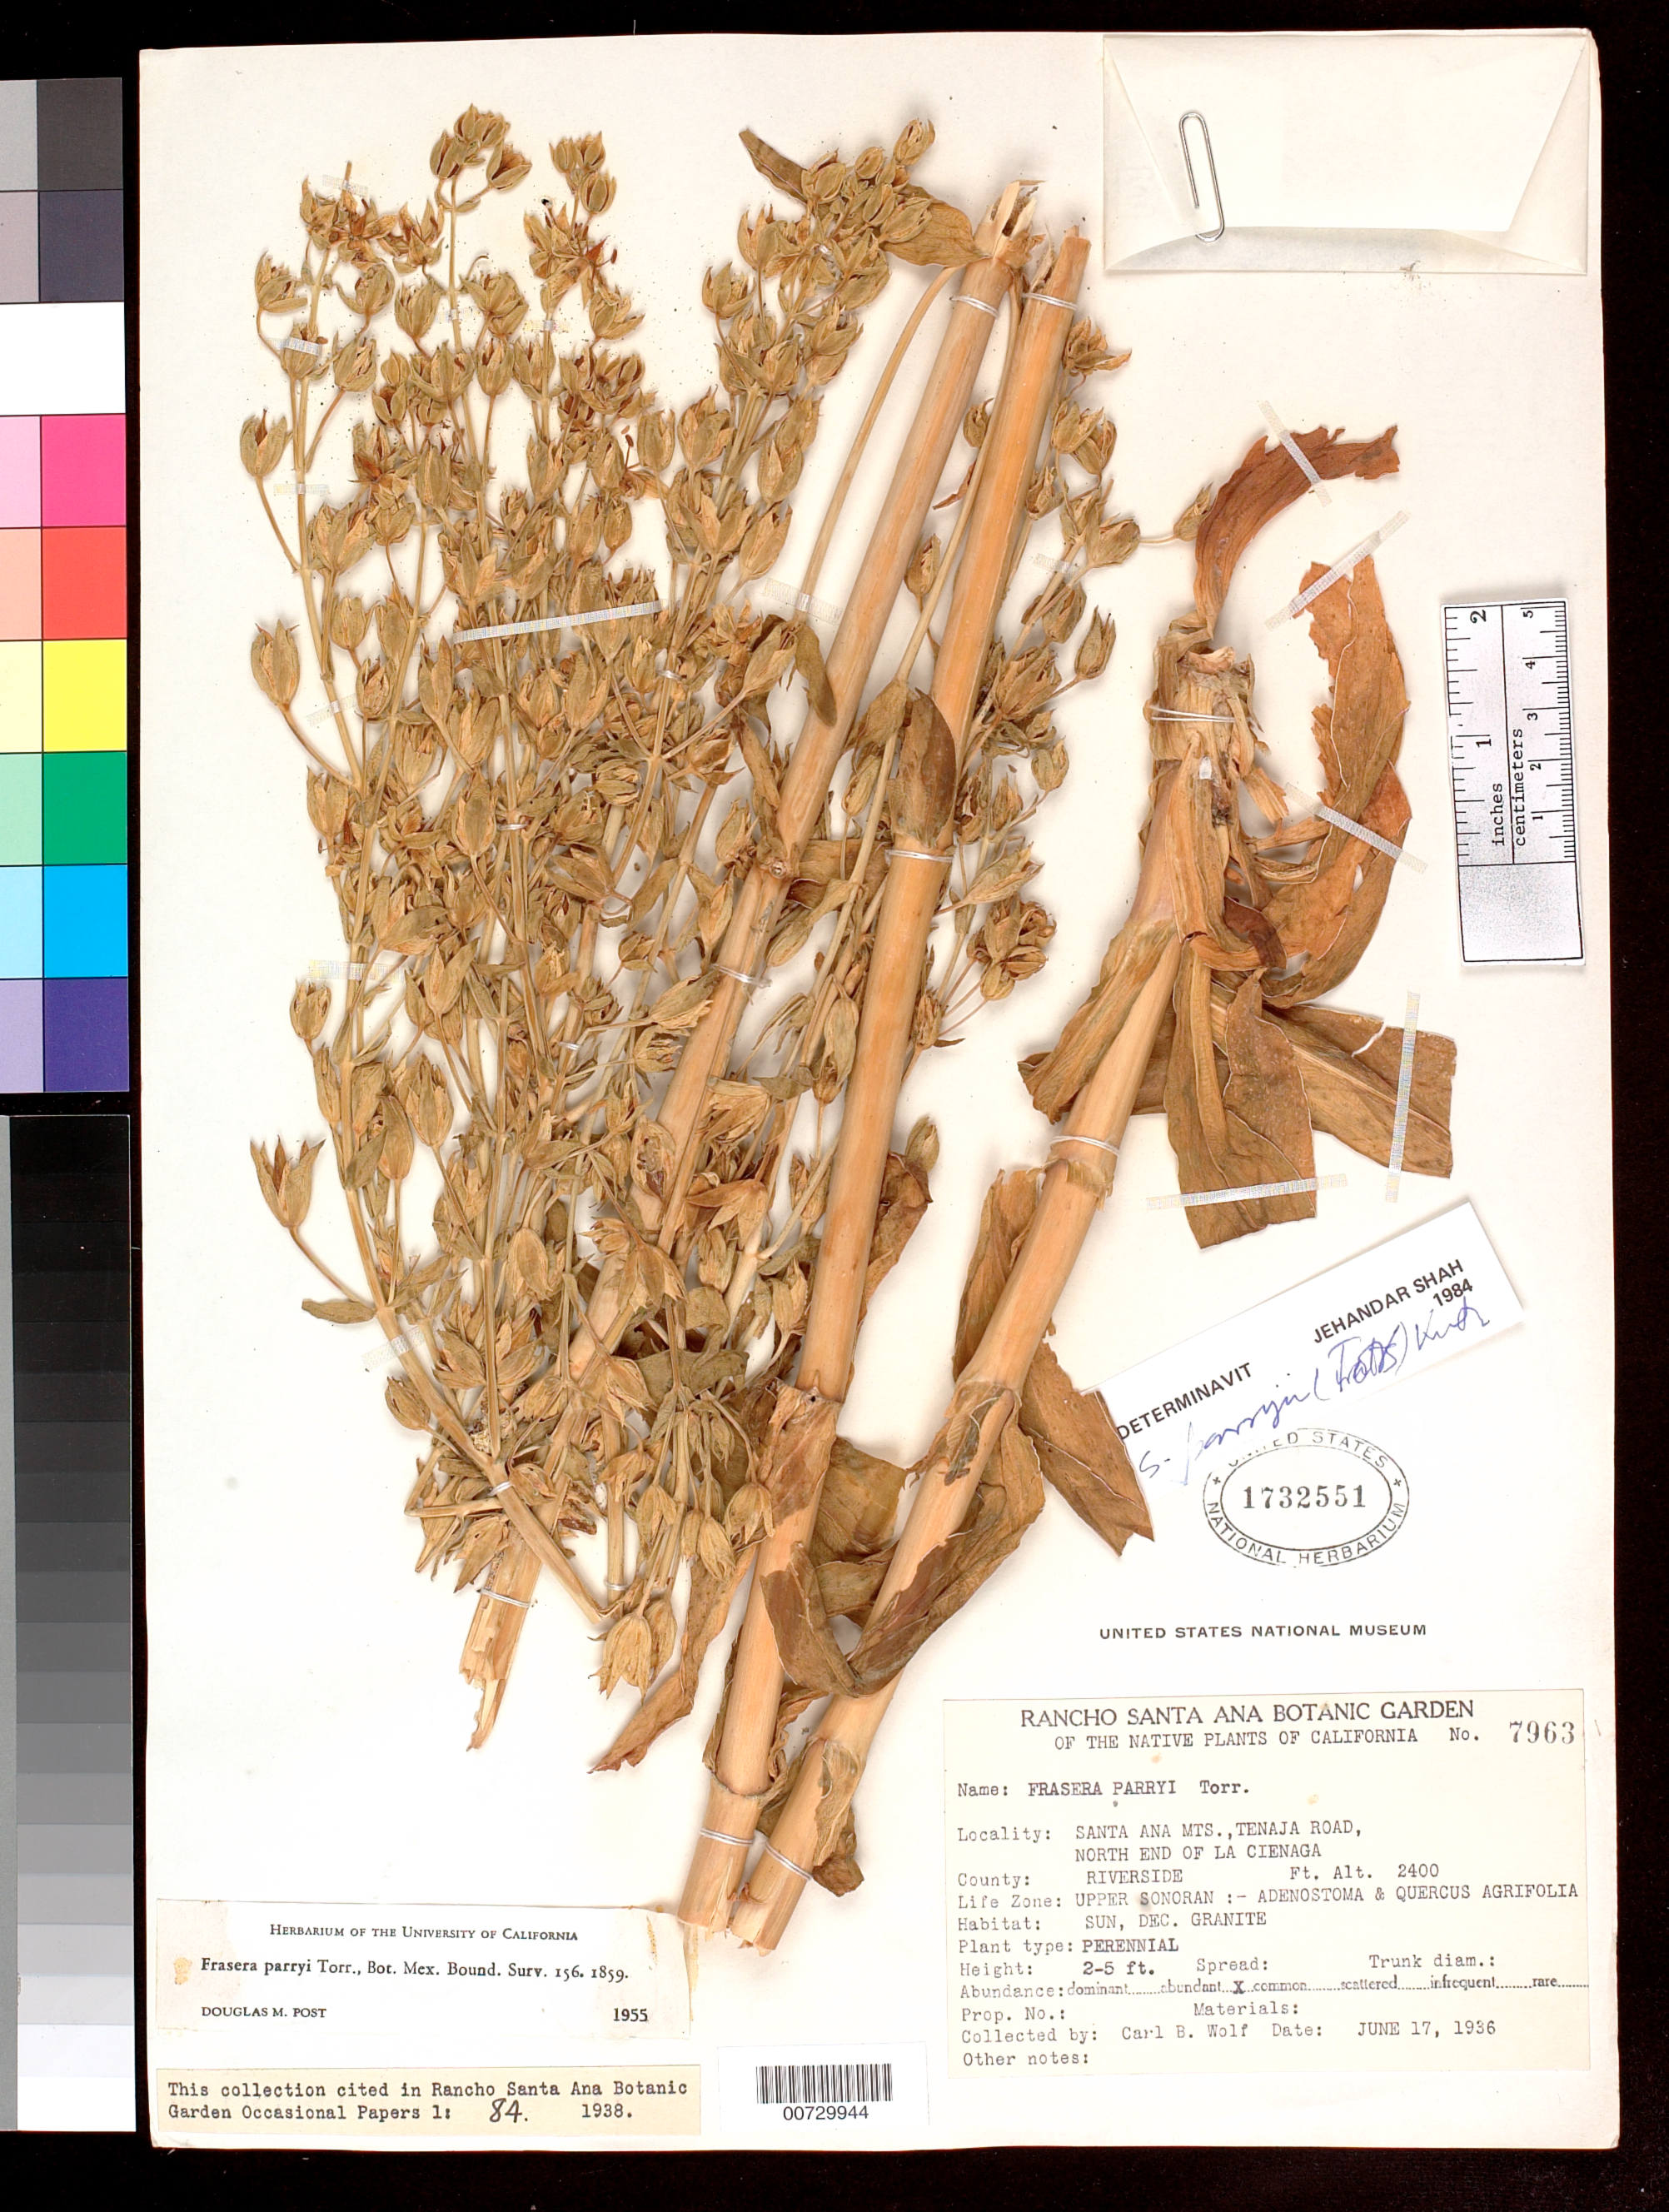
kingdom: Plantae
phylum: Tracheophyta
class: Magnoliopsida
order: Gentianales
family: Gentianaceae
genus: Frasera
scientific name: Frasera parryi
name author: Torr. in Emory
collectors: C. B. Wolf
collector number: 7963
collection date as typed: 17 Jun 1936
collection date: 1936-06-17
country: United States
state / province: California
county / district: Riverside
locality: Santa Ana mts., Tenaja Road, north end of La Cienaga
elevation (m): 732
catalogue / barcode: US 1732551